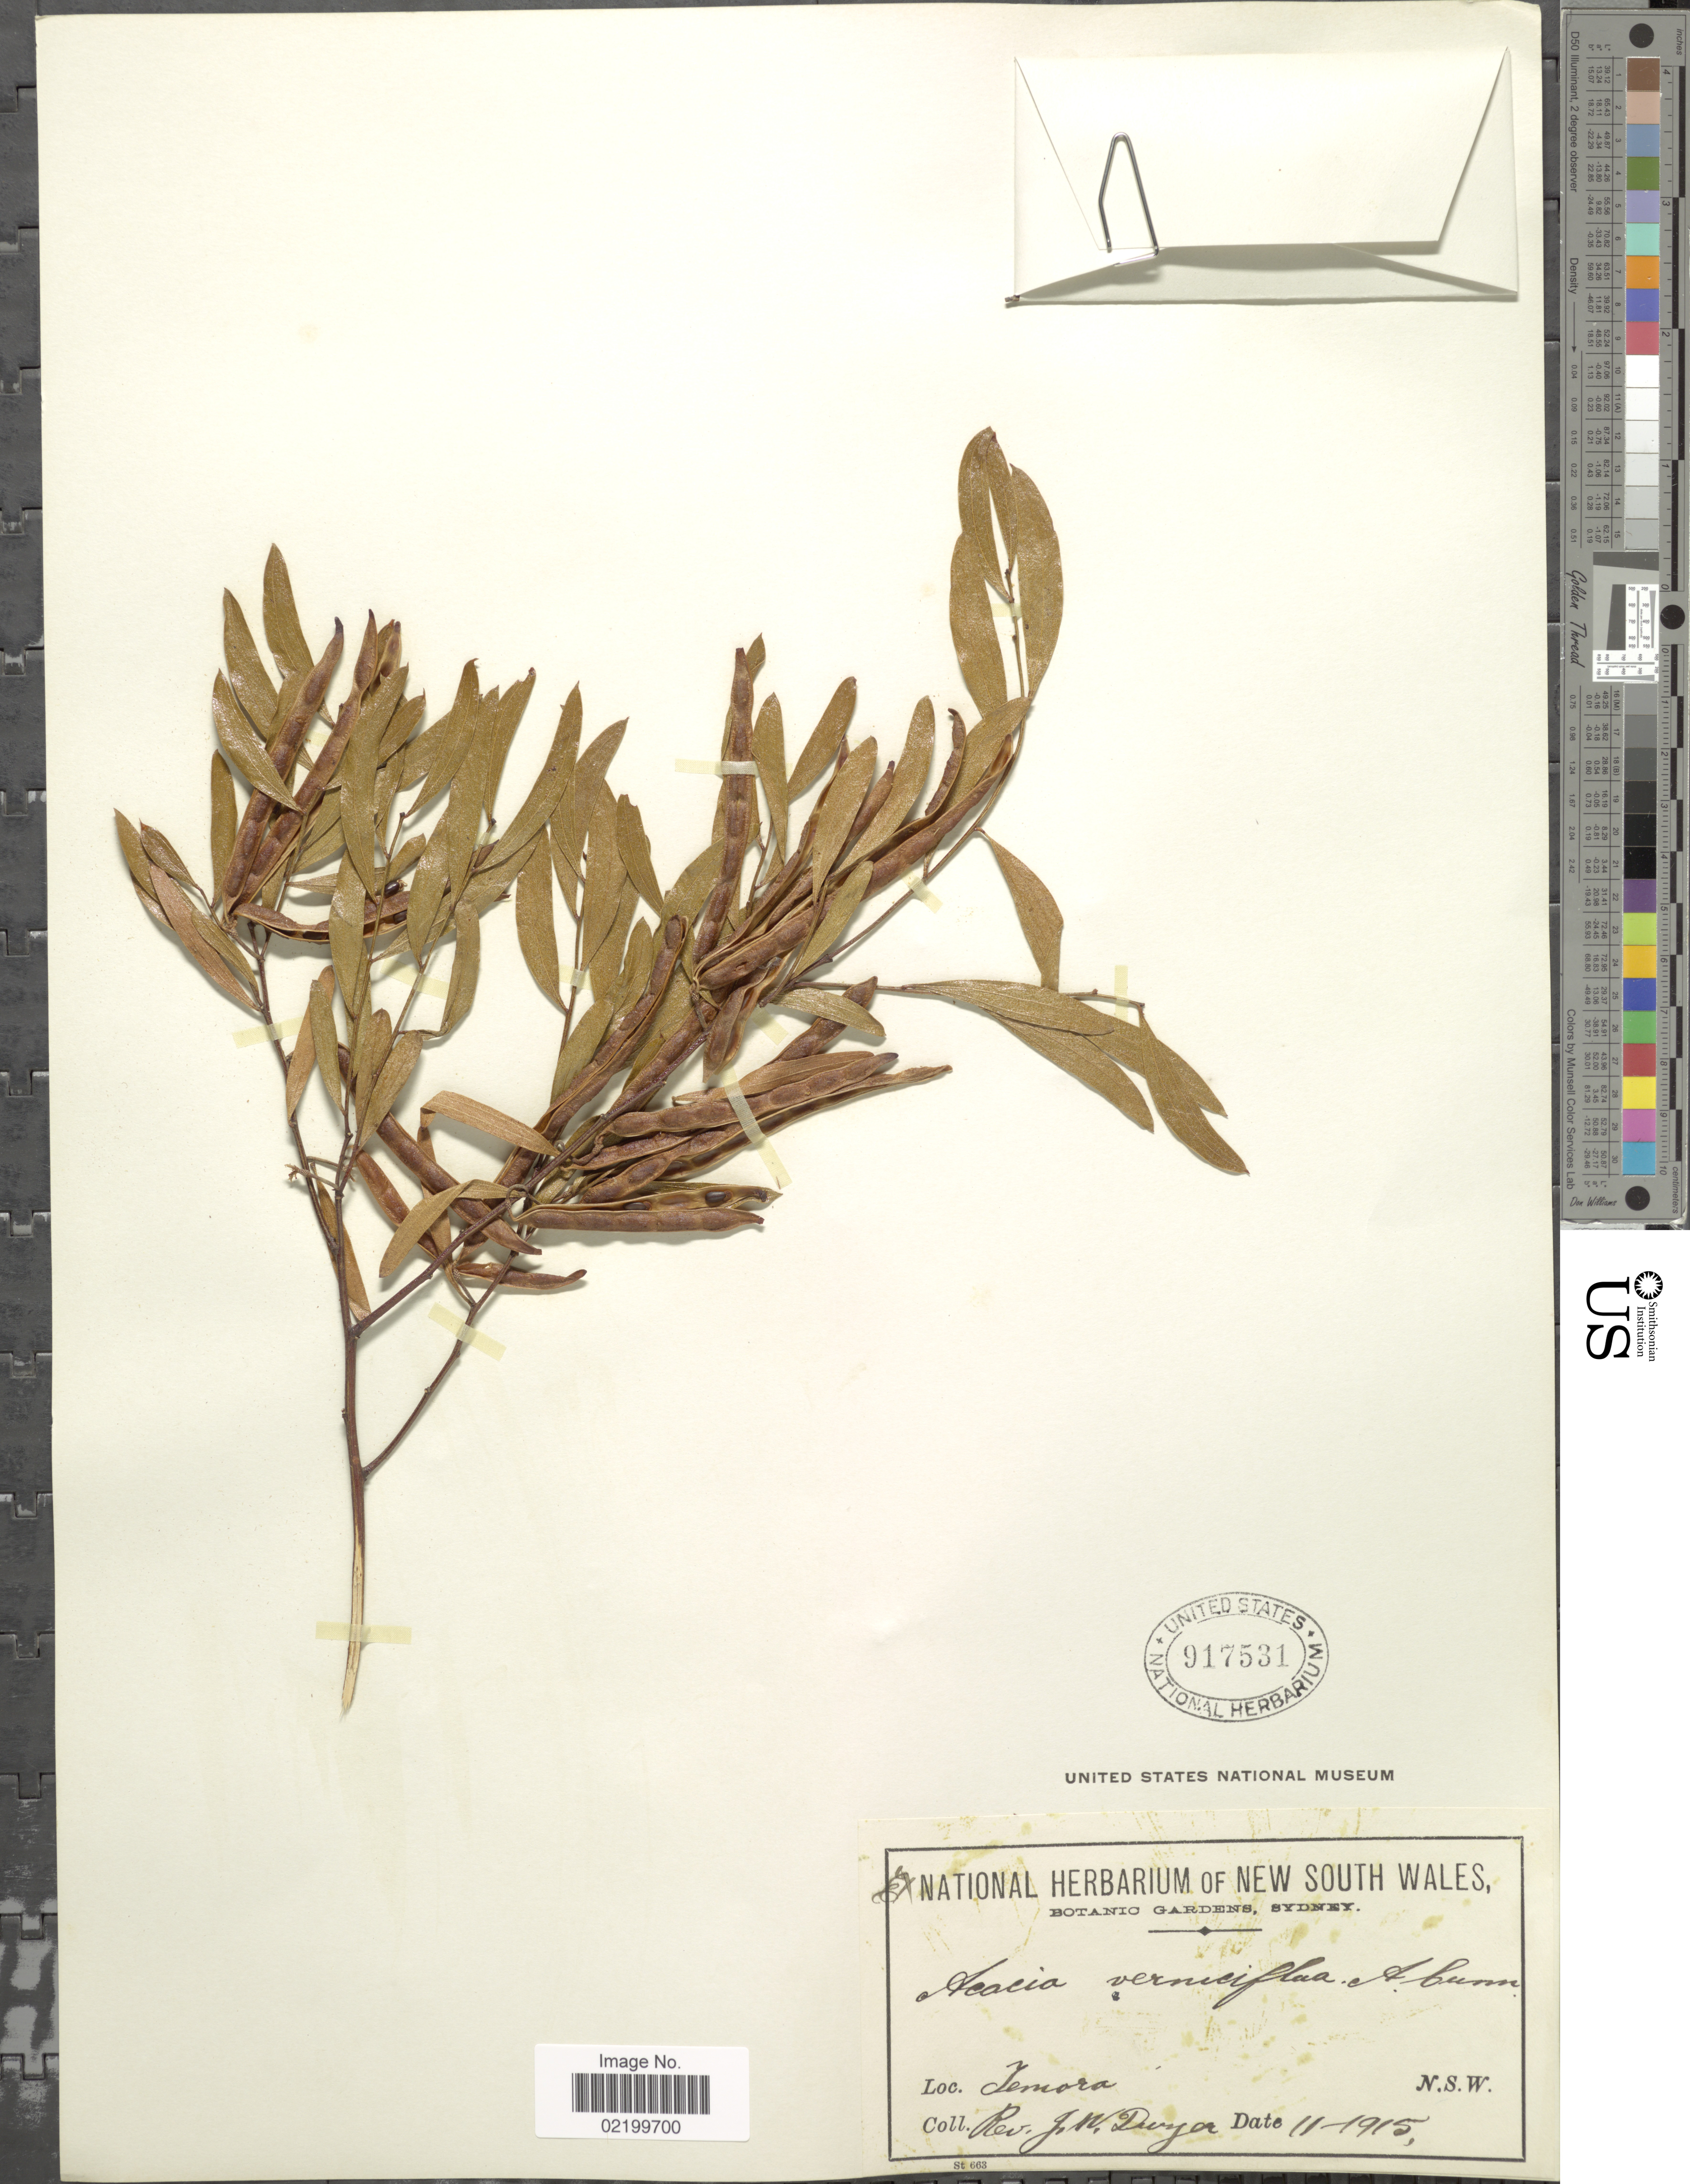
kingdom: Plantae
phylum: Tracheophyta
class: Magnoliopsida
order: Fabales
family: Fabaceae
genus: Acacia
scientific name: Acacia verniciflua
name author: A. Cunn.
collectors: J. Dwyer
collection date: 1915-11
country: Australia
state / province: New South Wales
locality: Temora, N.S.W.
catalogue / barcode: US 917531